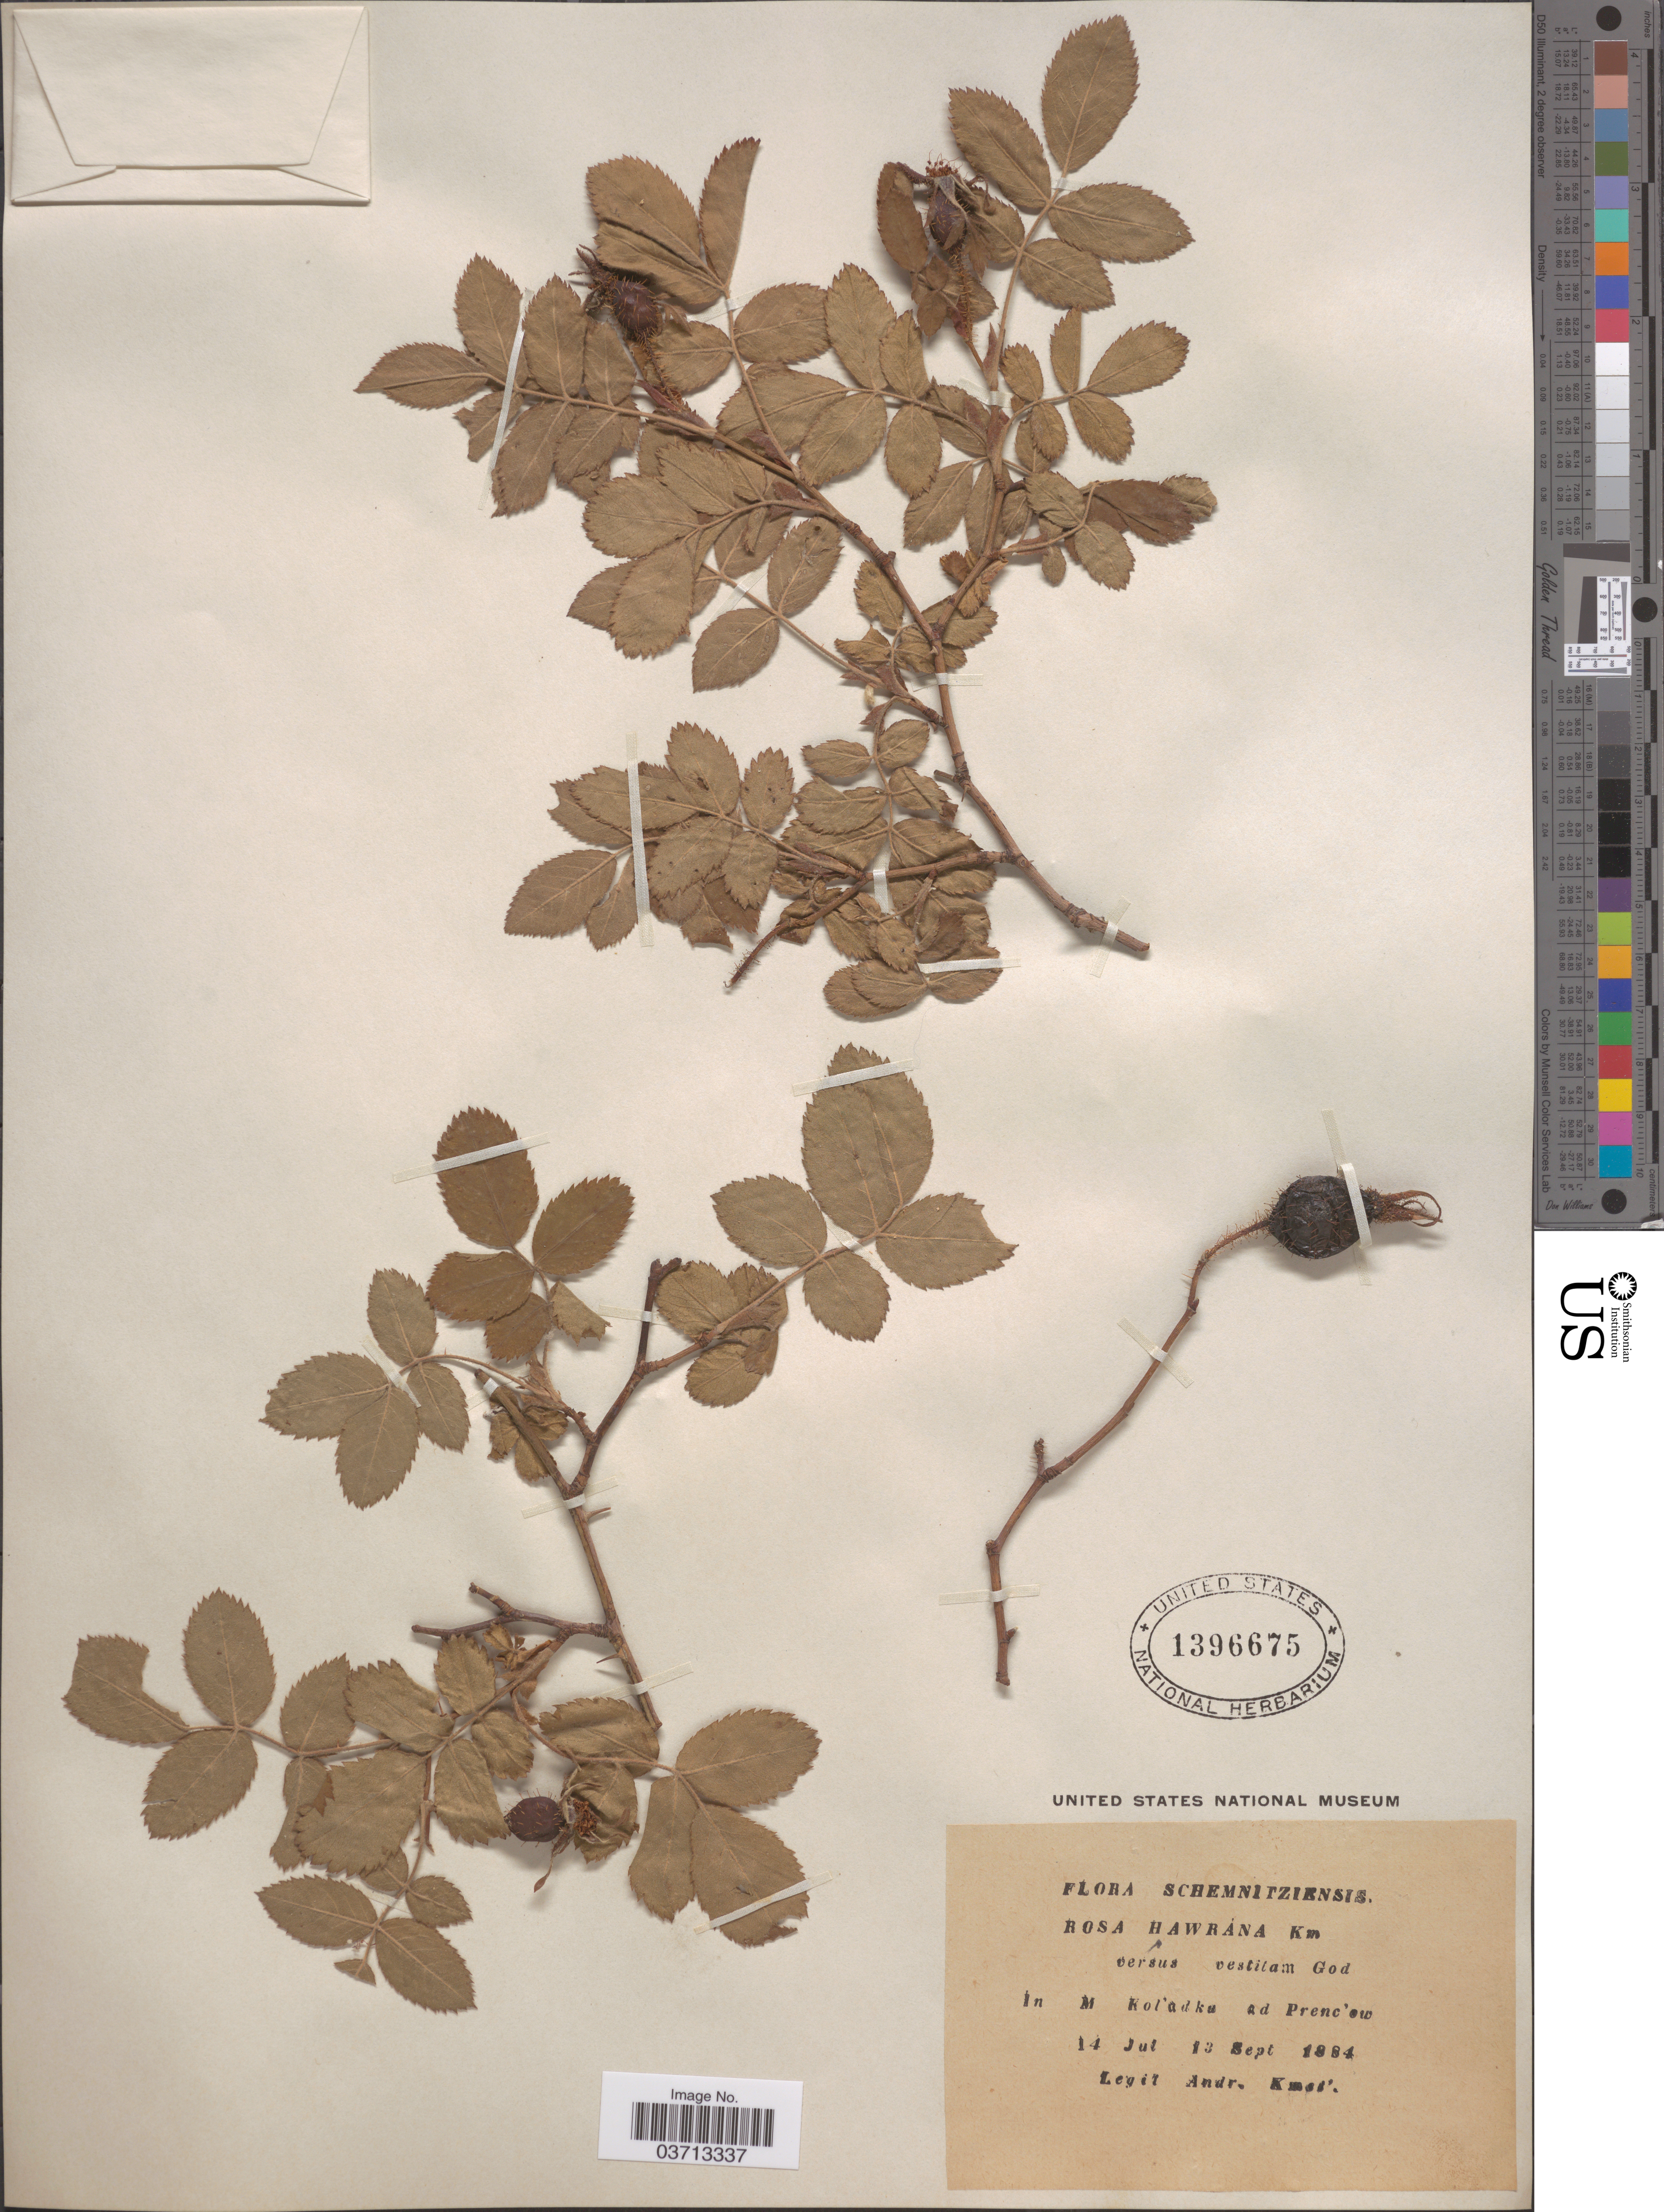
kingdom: Plantae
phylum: Tracheophyta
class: Magnoliopsida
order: Rosales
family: Rosaceae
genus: Rosa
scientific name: Rosa hawrana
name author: Kmet ex A. Kern.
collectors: A. Kmet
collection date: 1884-07-14/1884-09-13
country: Slovakia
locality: Schemnitziensis. In M Kol'adka ad Prencow.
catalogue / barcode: US 1396675